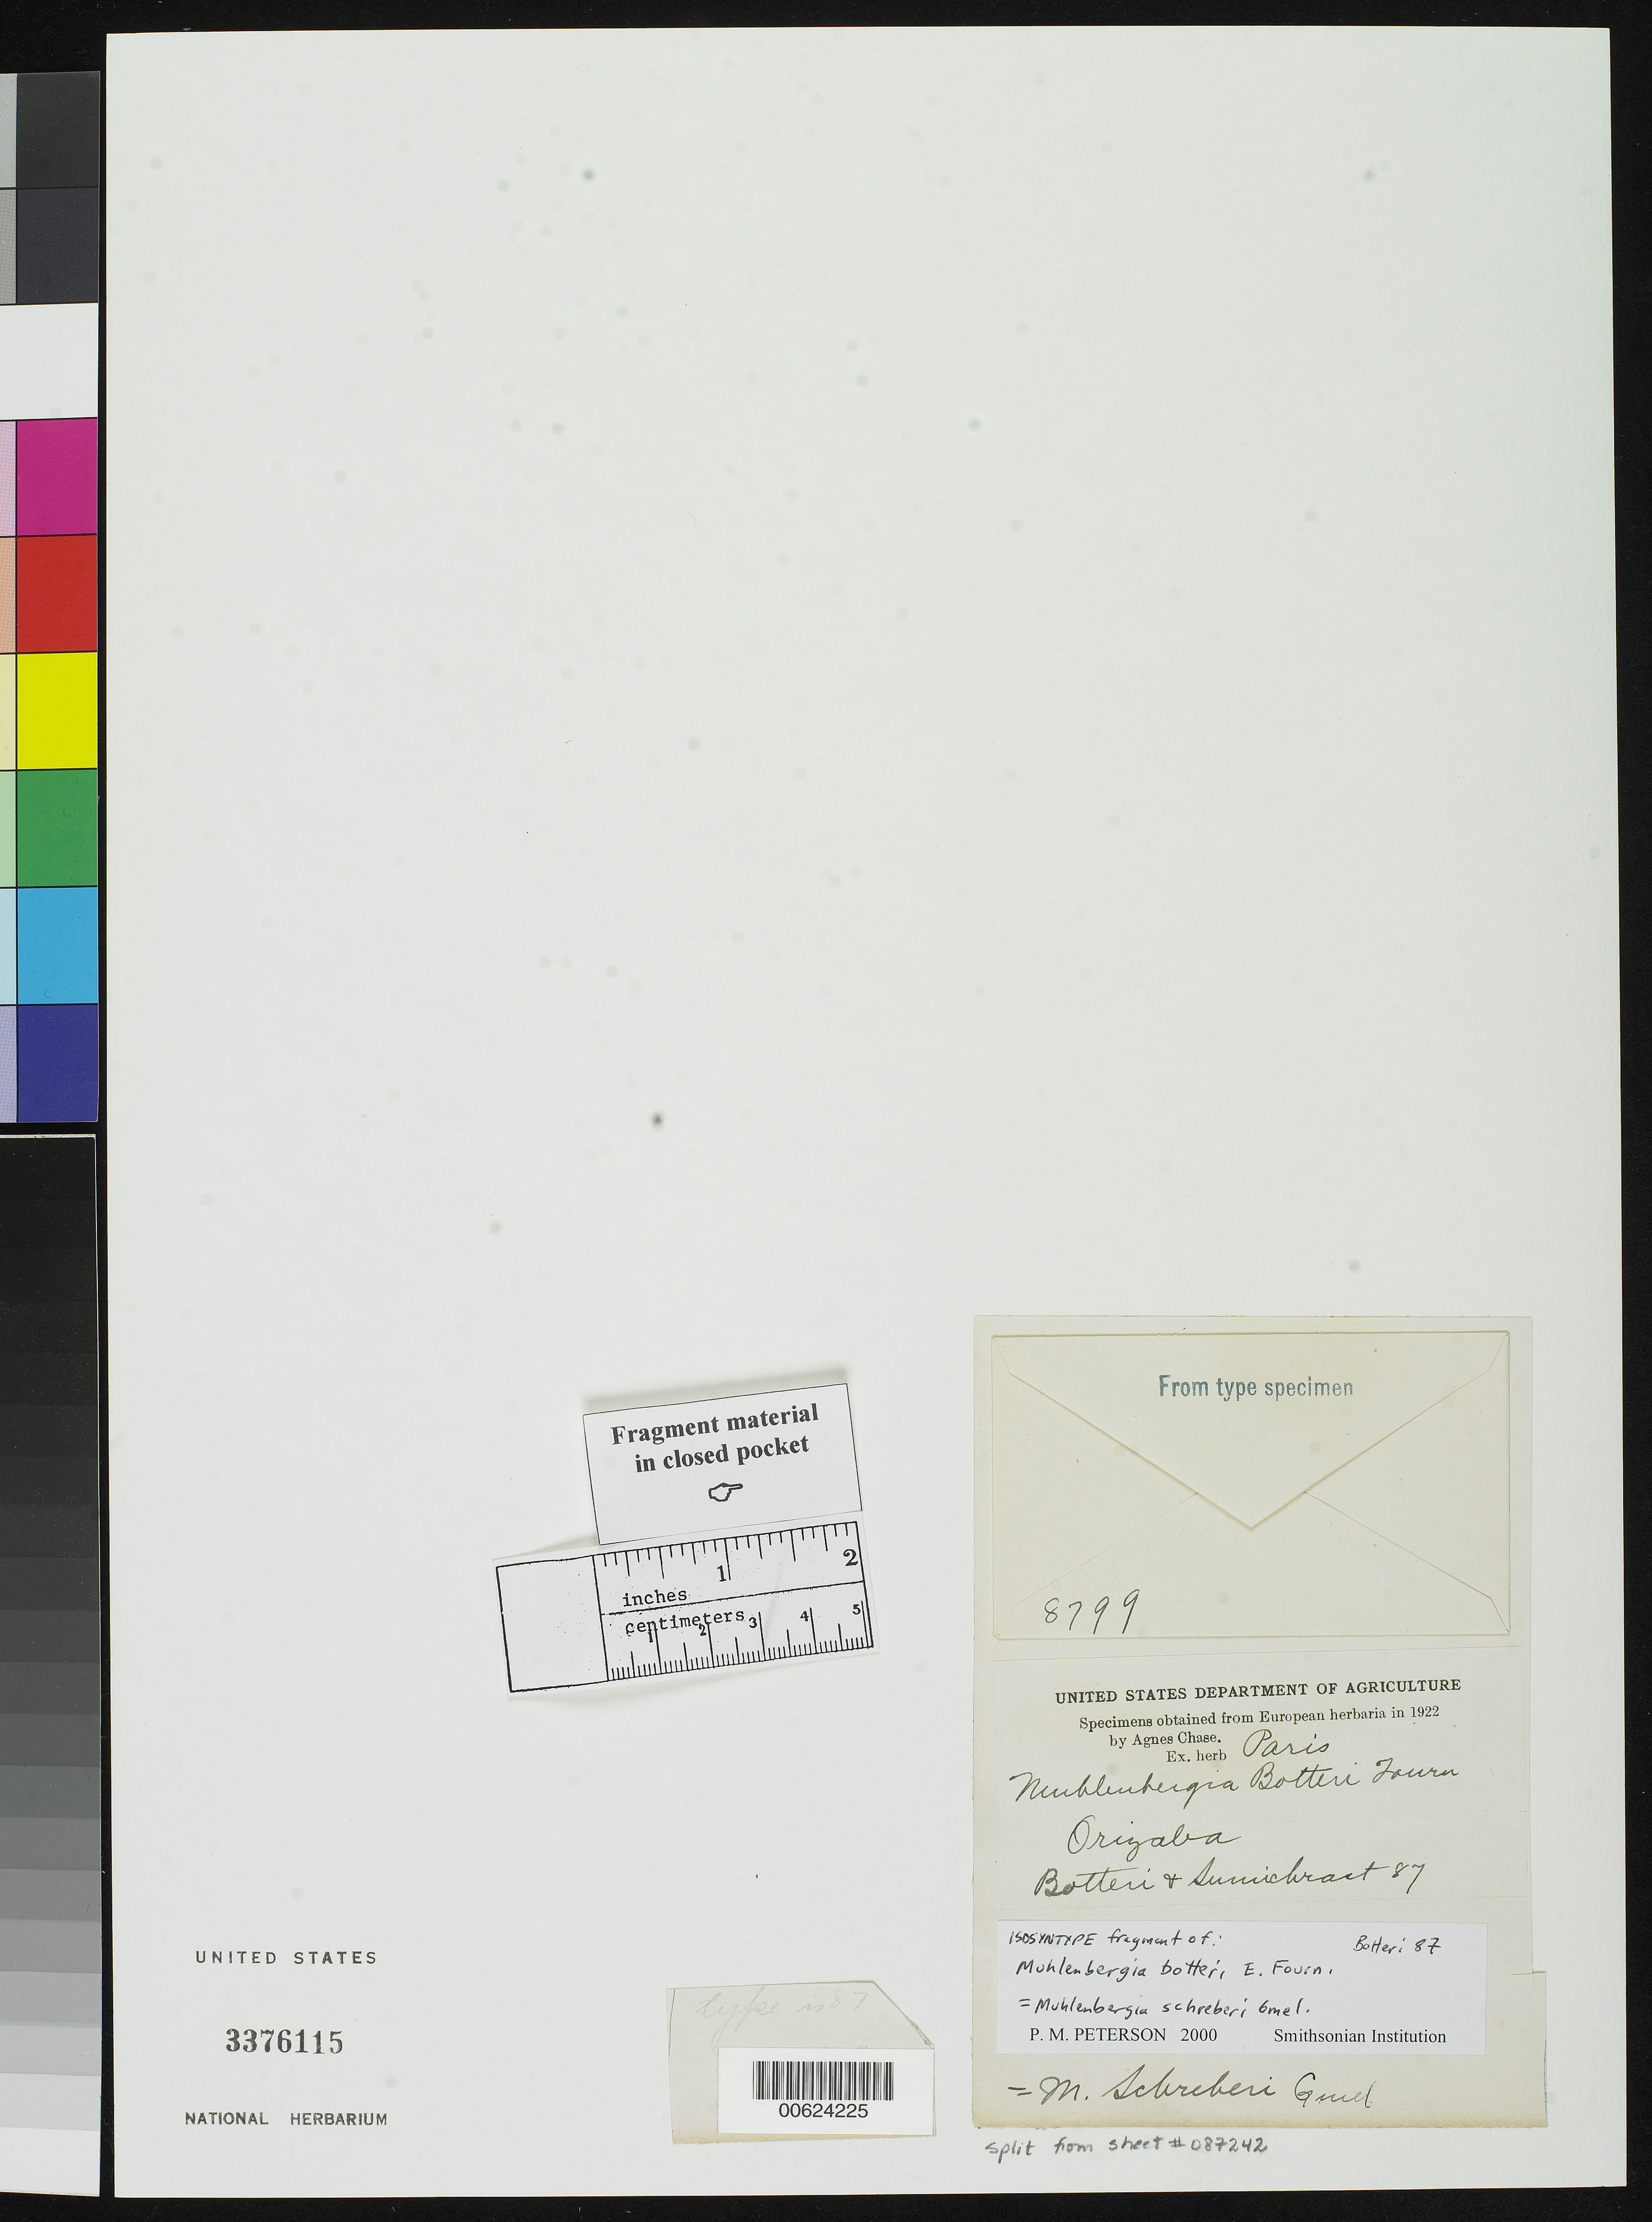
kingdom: Plantae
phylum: Tracheophyta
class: Liliopsida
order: Poales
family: Poaceae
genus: Muhlenbergia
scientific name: Muhlenbergia botteri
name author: E. Fourn.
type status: Isosyntype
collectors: M. Botteri & A. Sumicrast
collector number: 87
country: Mexico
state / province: Veracruz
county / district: Orizaba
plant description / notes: Fragmentary material of type specimen ex herb. Paris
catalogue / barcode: US 3376115